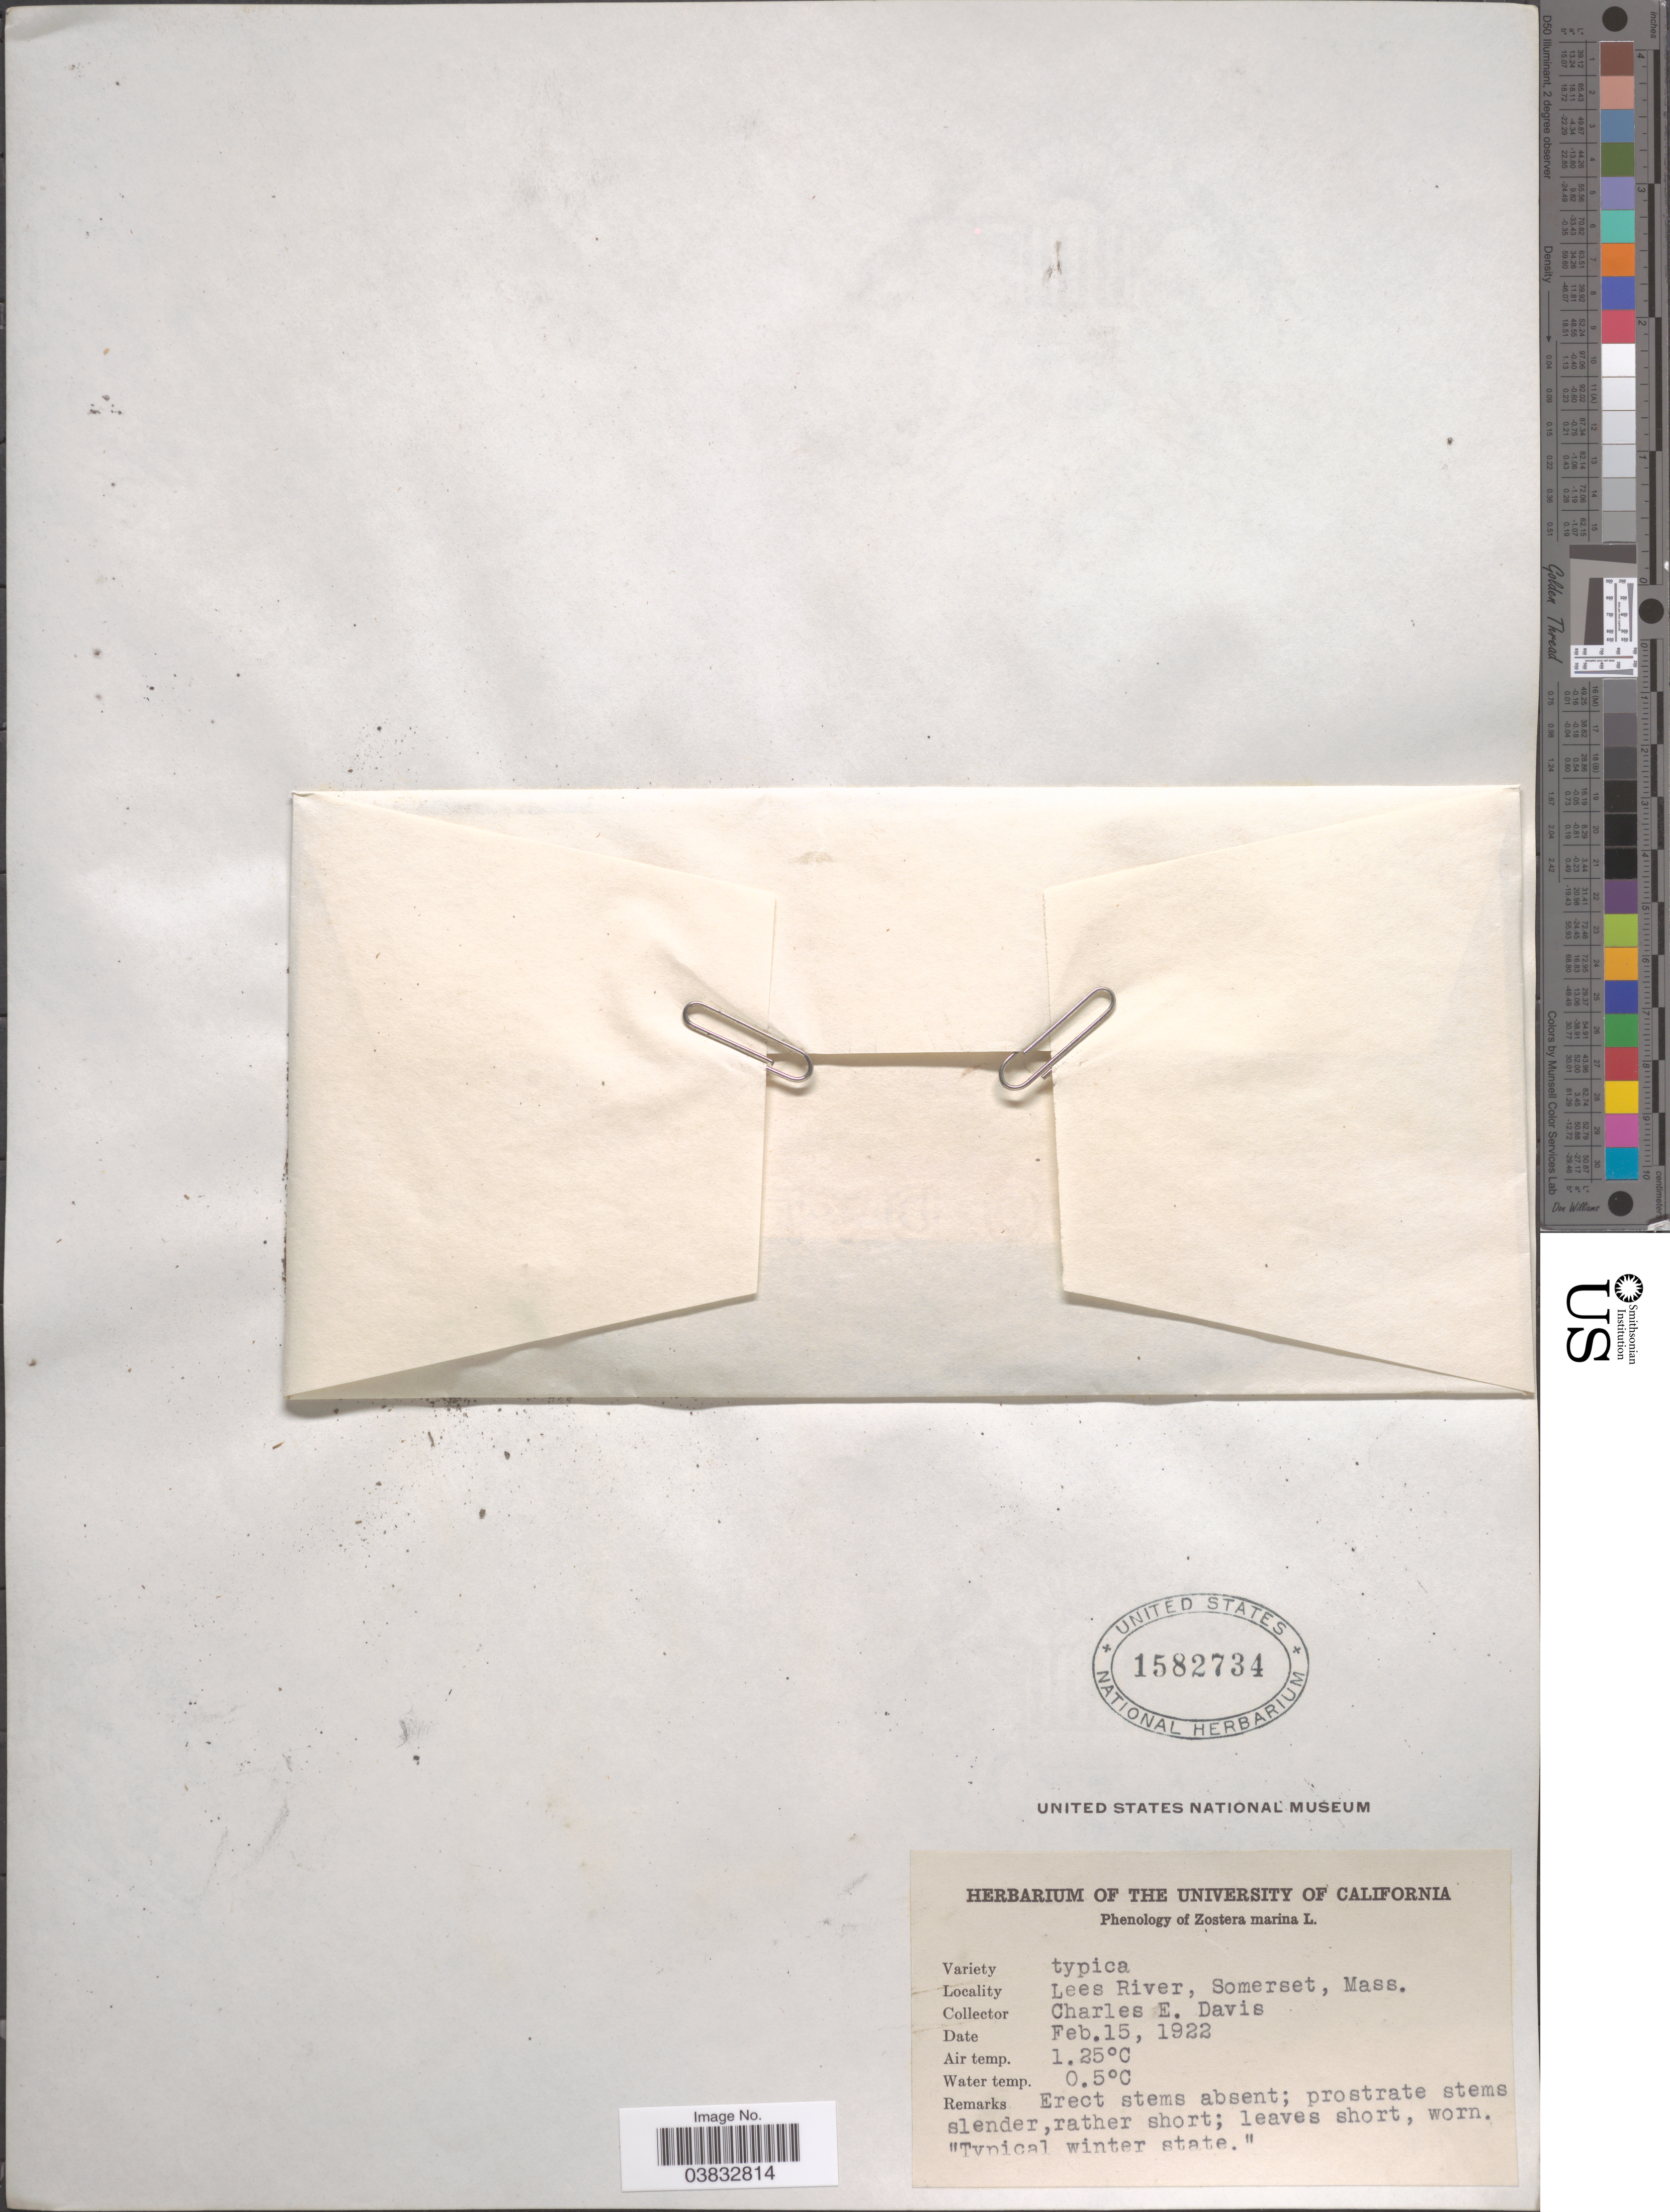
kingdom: Plantae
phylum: Tracheophyta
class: Liliopsida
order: Alismatales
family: Zosteraceae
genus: Zostera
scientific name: Zostera marina var. typica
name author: L.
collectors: C. Davis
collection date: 1922-02-15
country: United States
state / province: Massachusetts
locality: Lees River, Somerset.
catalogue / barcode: US 1582734